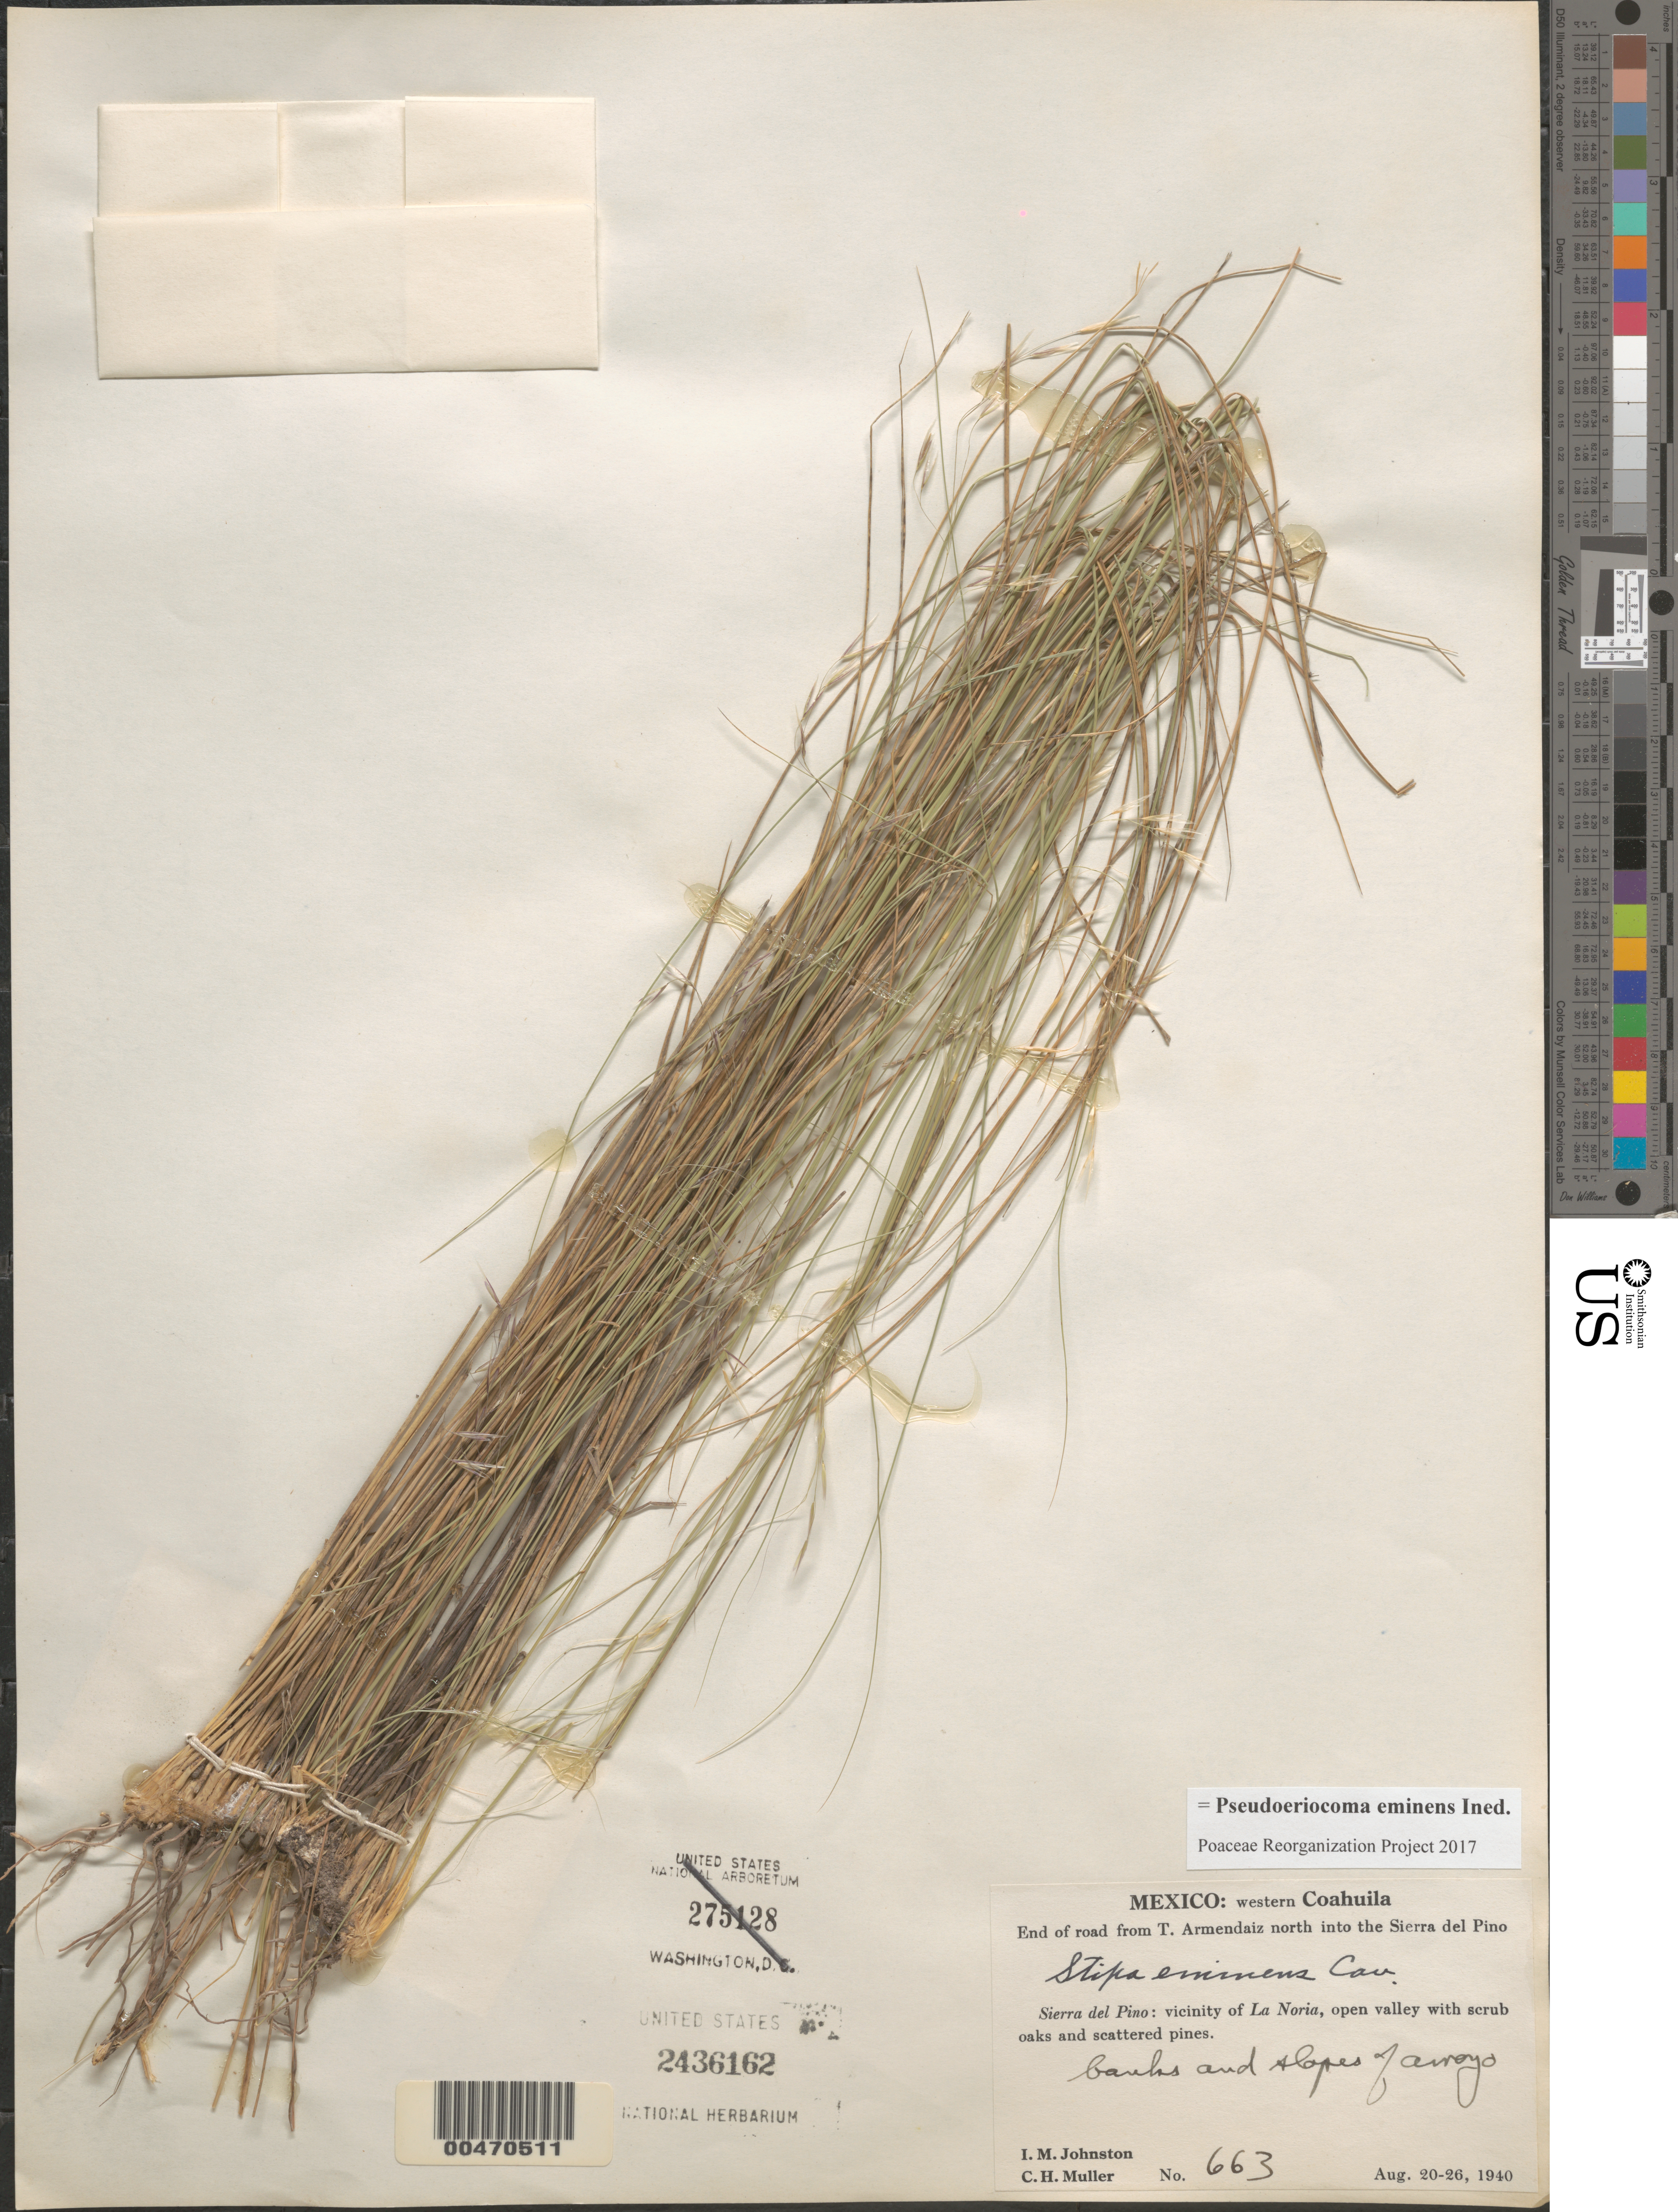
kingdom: Plantae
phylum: Tracheophyta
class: Liliopsida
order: Poales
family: Poaceae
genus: Pseudoeriocoma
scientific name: Pseudoeriocoma eminens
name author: (Cav.) Romasch.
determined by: Poaceae Reorganization Project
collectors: I.M. Johnston & C. H. Müller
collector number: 663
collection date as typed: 20 Aug 1940 to 26 Aug 1940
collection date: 1940-08-20/1940-08-26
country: Mexico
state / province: Coahuila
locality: W Coahuila, end of rd from T. Armendiaz N into the Sierra del Pino, Sierra del Pino, vicinity of La Noria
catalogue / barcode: US 2436162